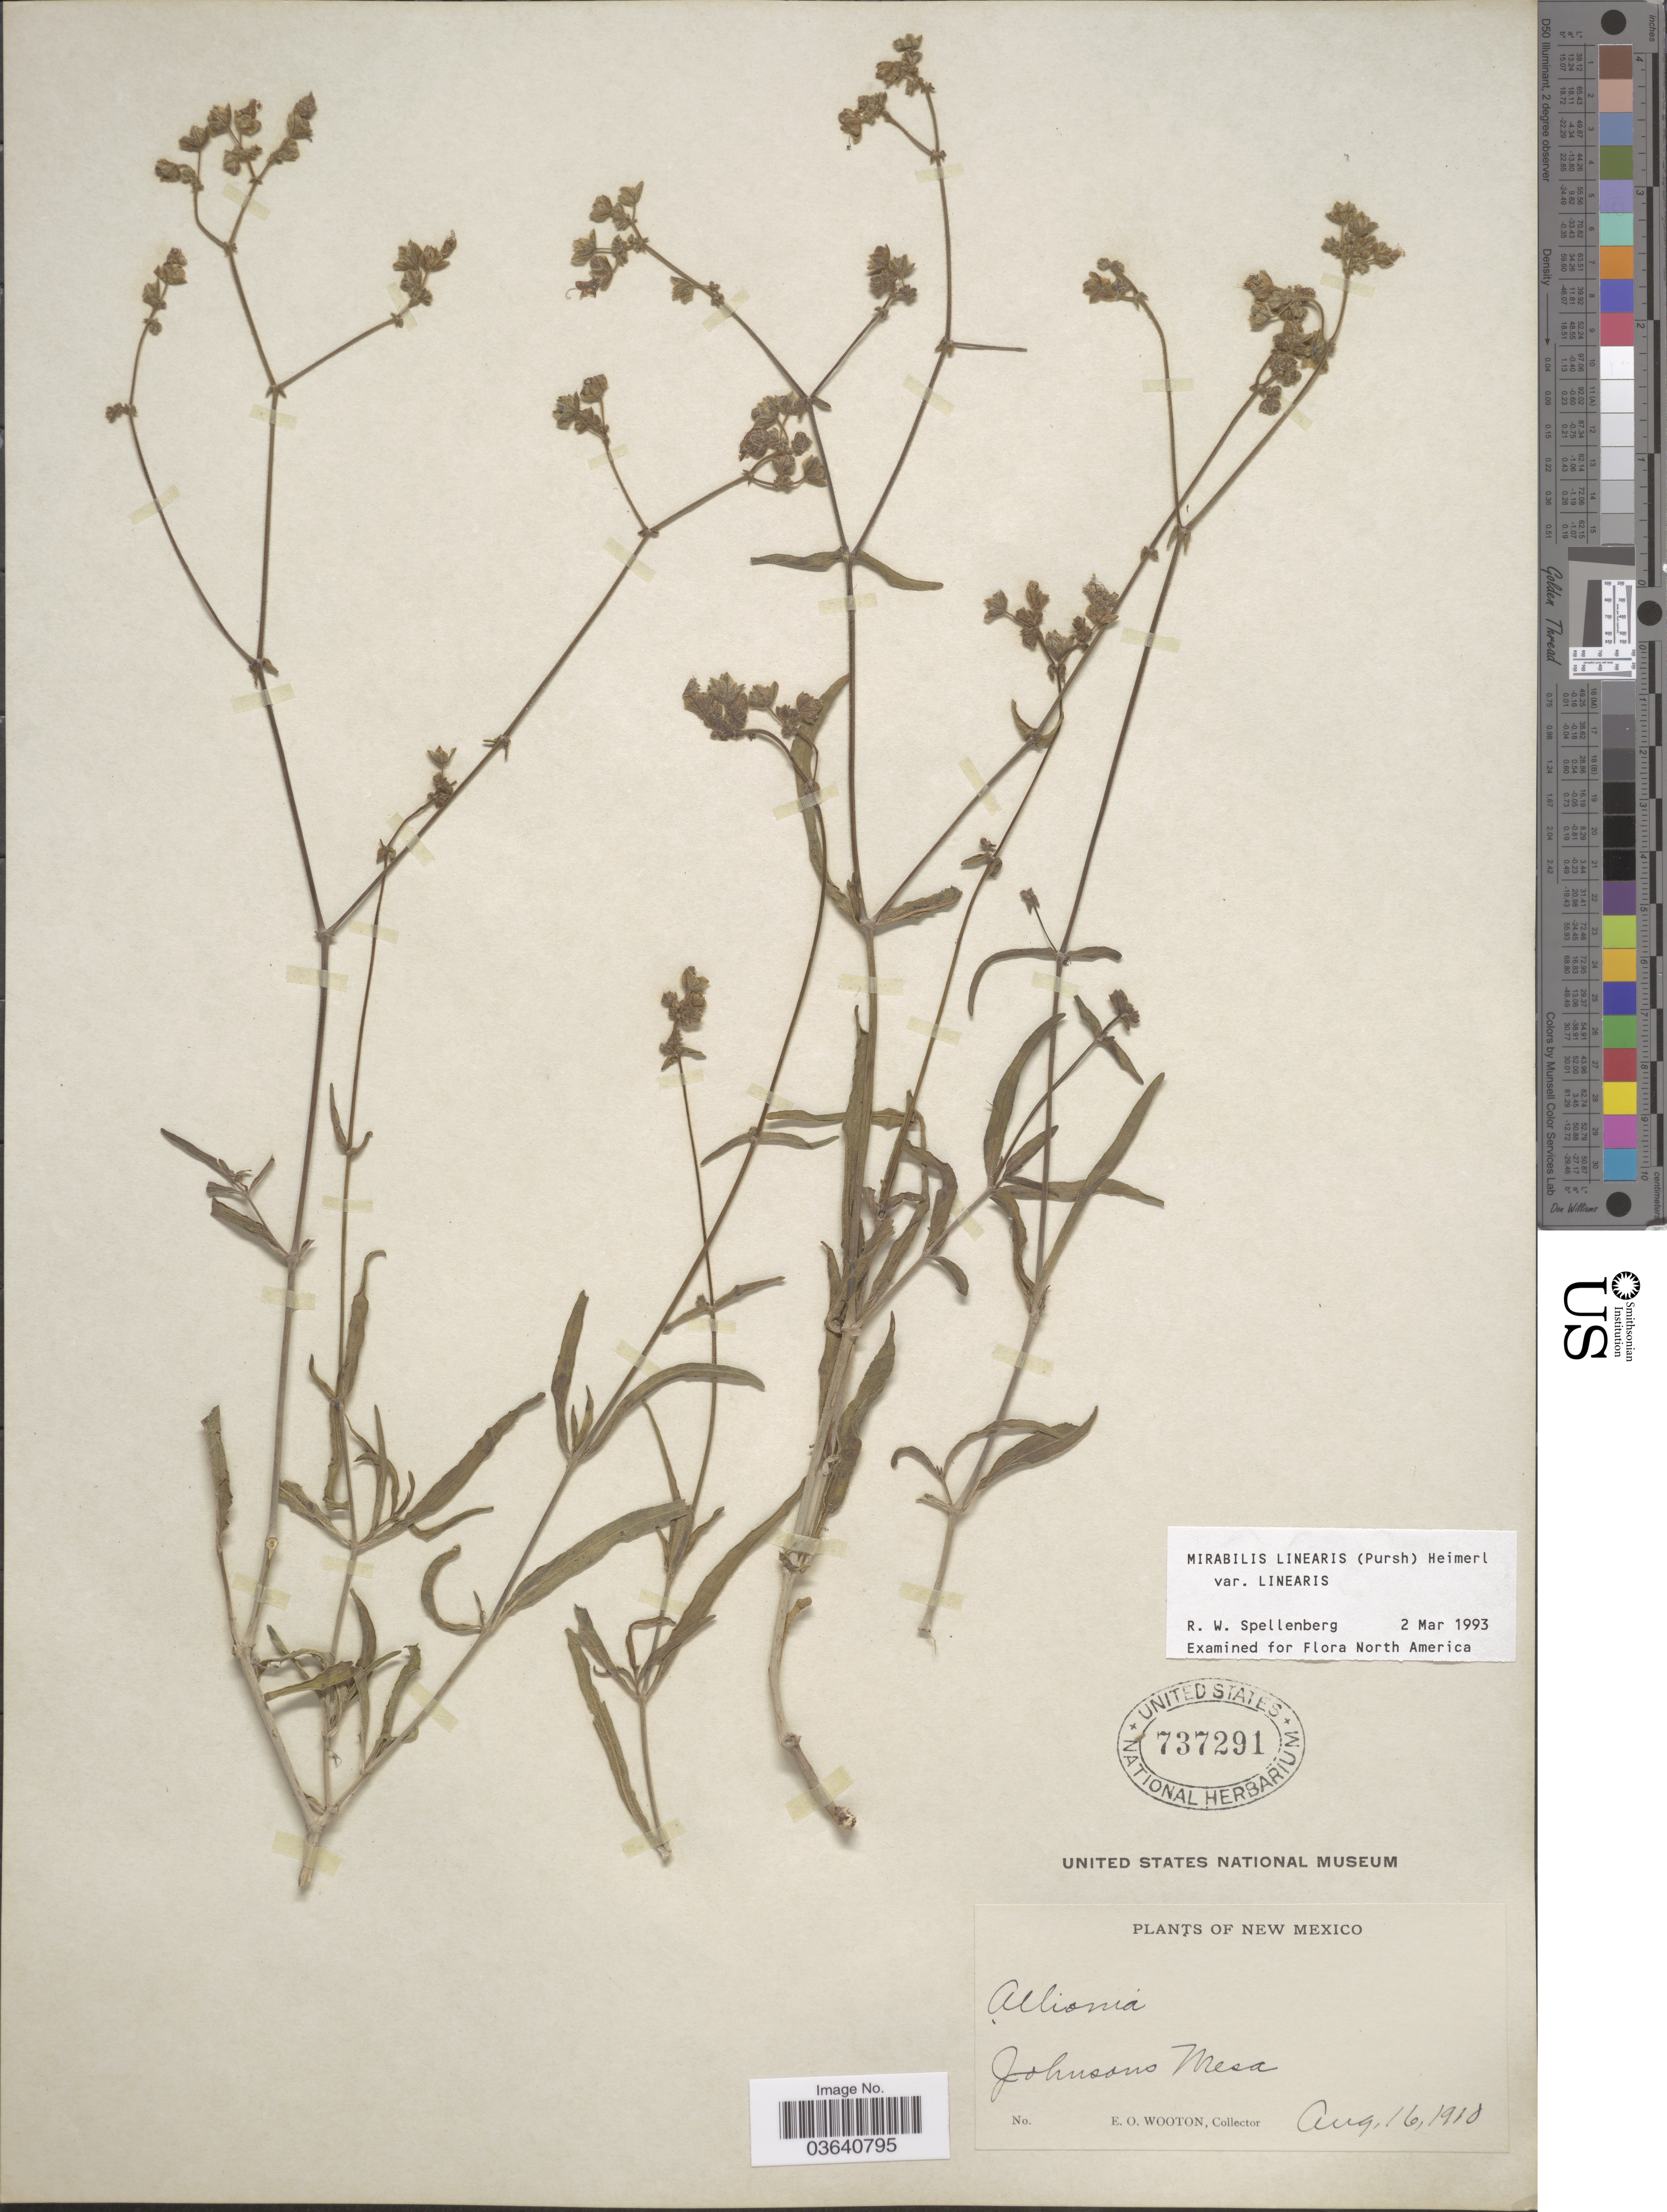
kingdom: Plantae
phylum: Tracheophyta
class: Magnoliopsida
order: Caryophyllales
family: Nyctaginaceae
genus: Mirabilis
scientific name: Mirabilis linearis var. linearis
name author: (Pursh) Heimerl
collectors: E. O. Wooton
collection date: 1910-08-16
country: United States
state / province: New Mexico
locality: Johnsons Mesa.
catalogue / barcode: US 737291